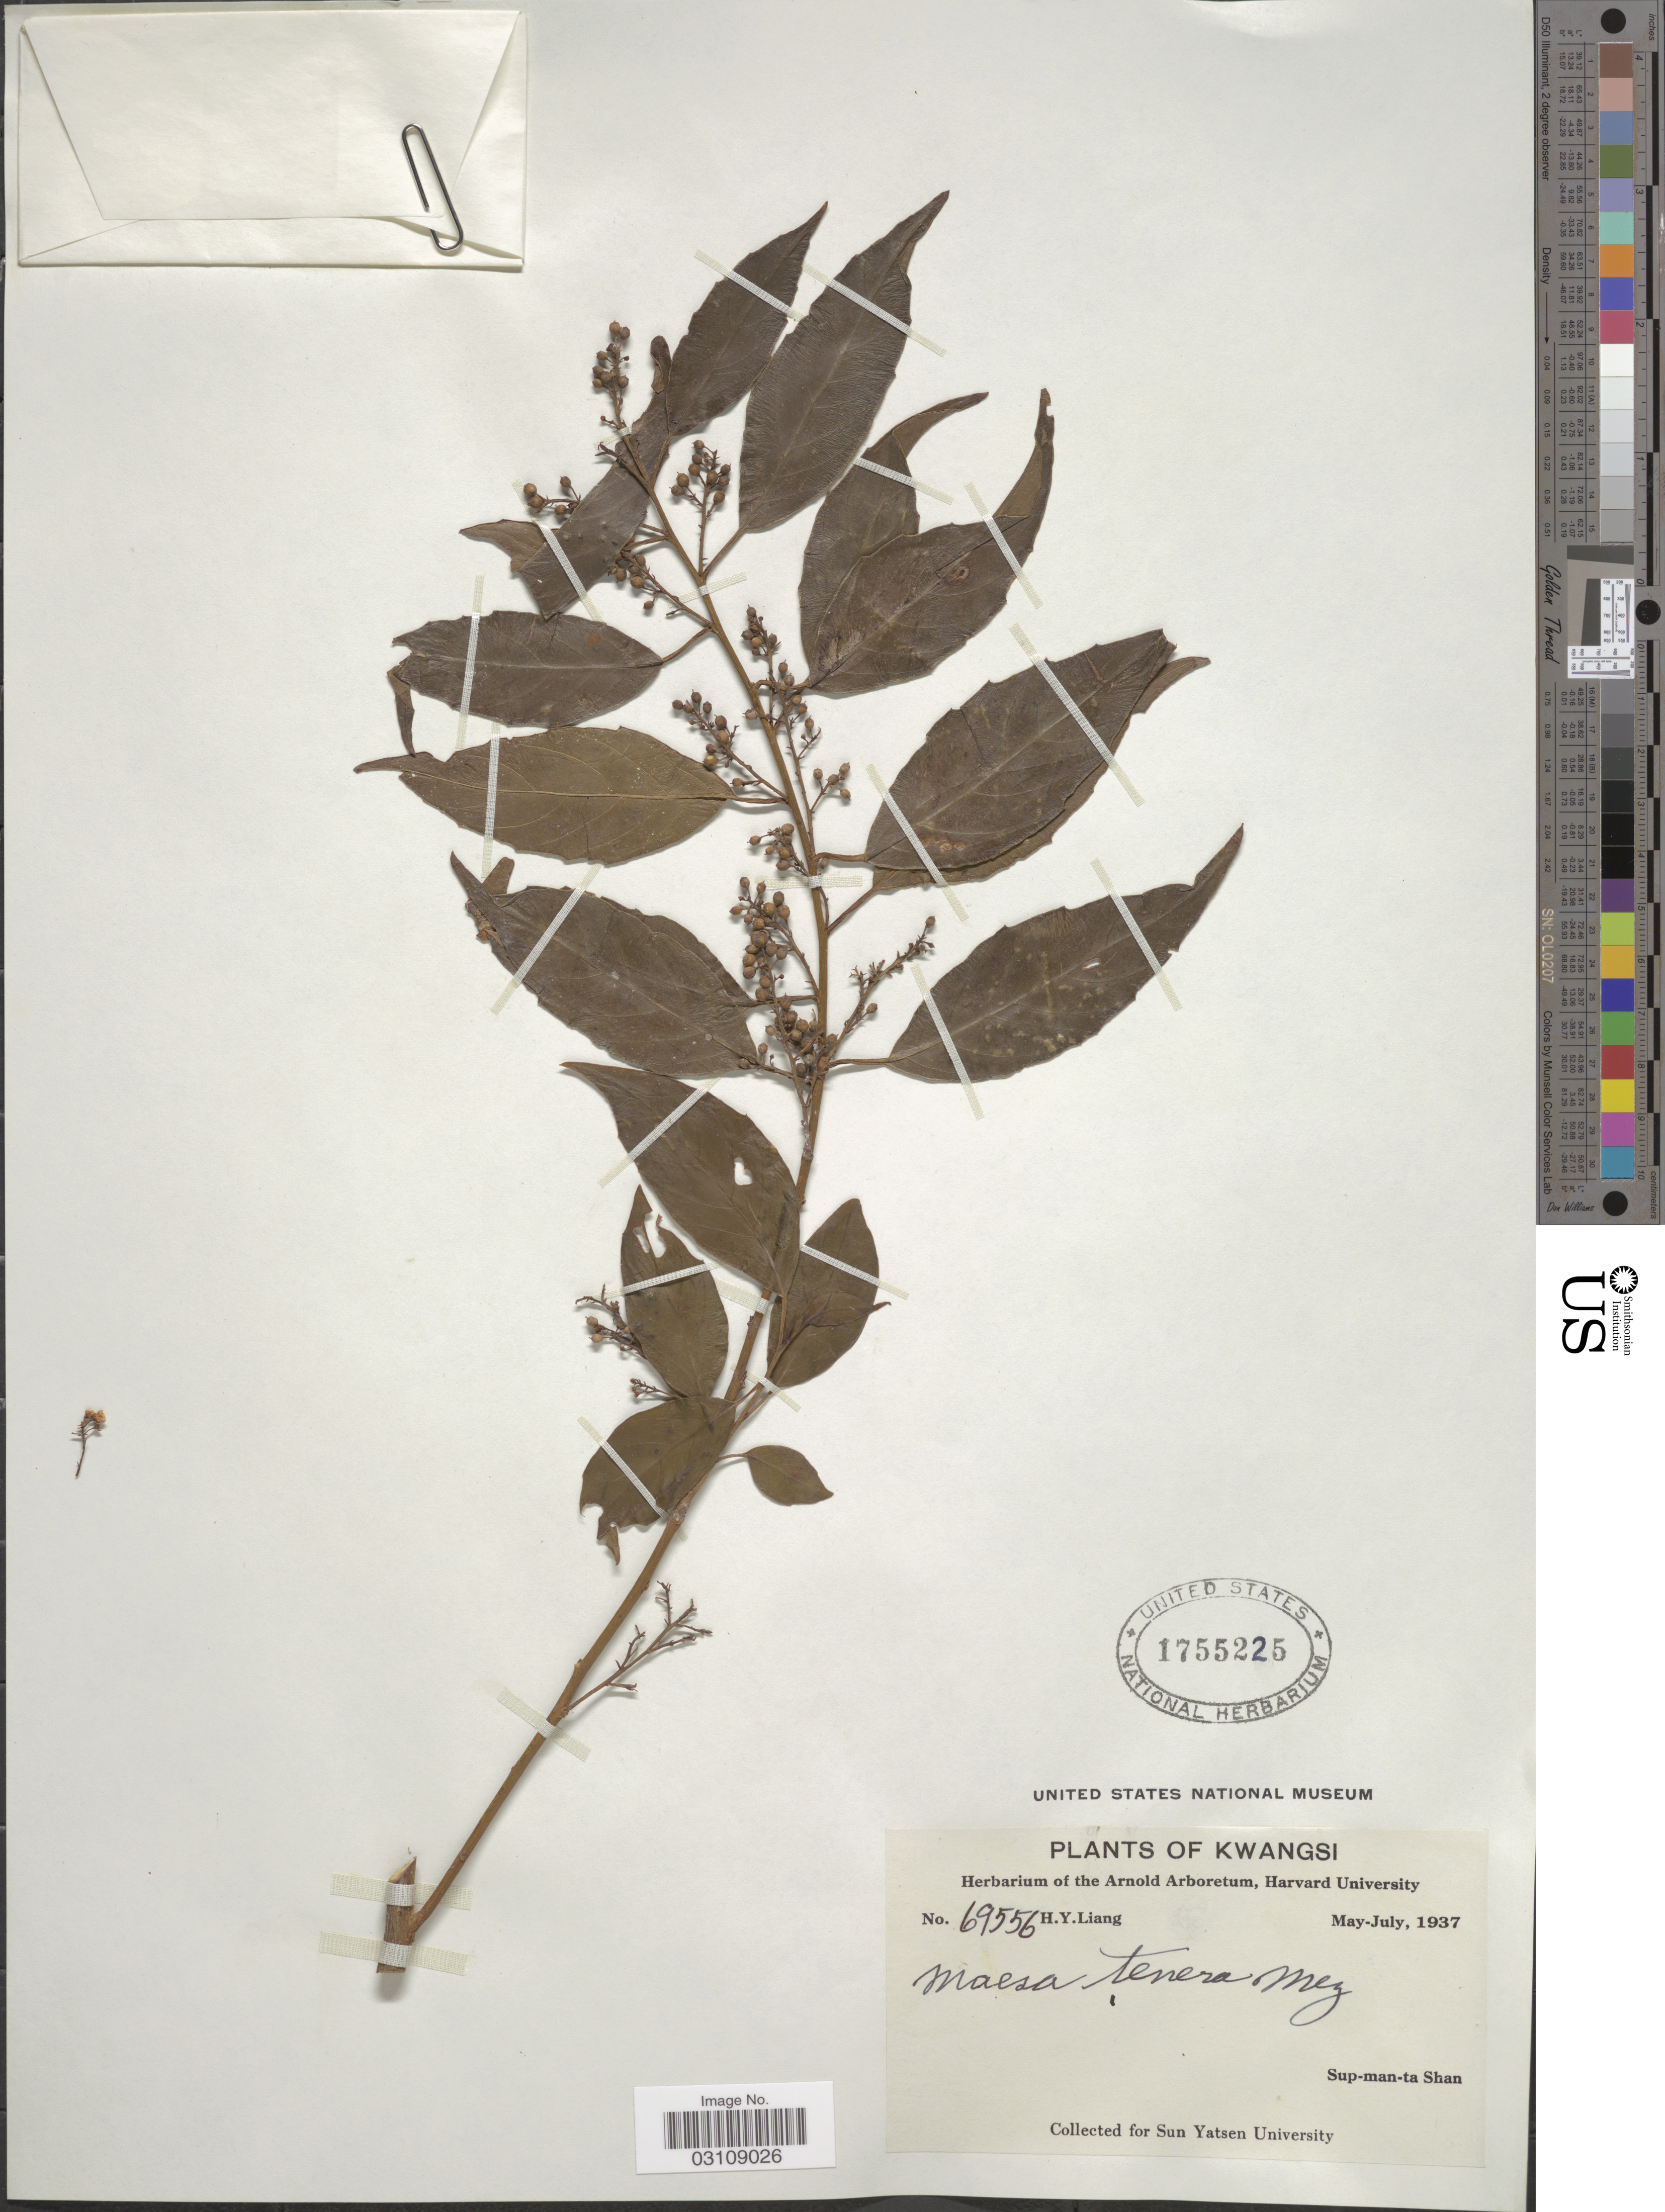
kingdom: Plantae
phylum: Tracheophyta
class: Magnoliopsida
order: Ericales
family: Primulaceae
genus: Maesa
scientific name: Maesa tenera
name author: Mez in Engl.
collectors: H. Y. Liang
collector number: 69556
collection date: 1937-05/1937-07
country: China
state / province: Guangxi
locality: Kwangsi, Sup-man-ta Shan.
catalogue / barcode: US 1755225